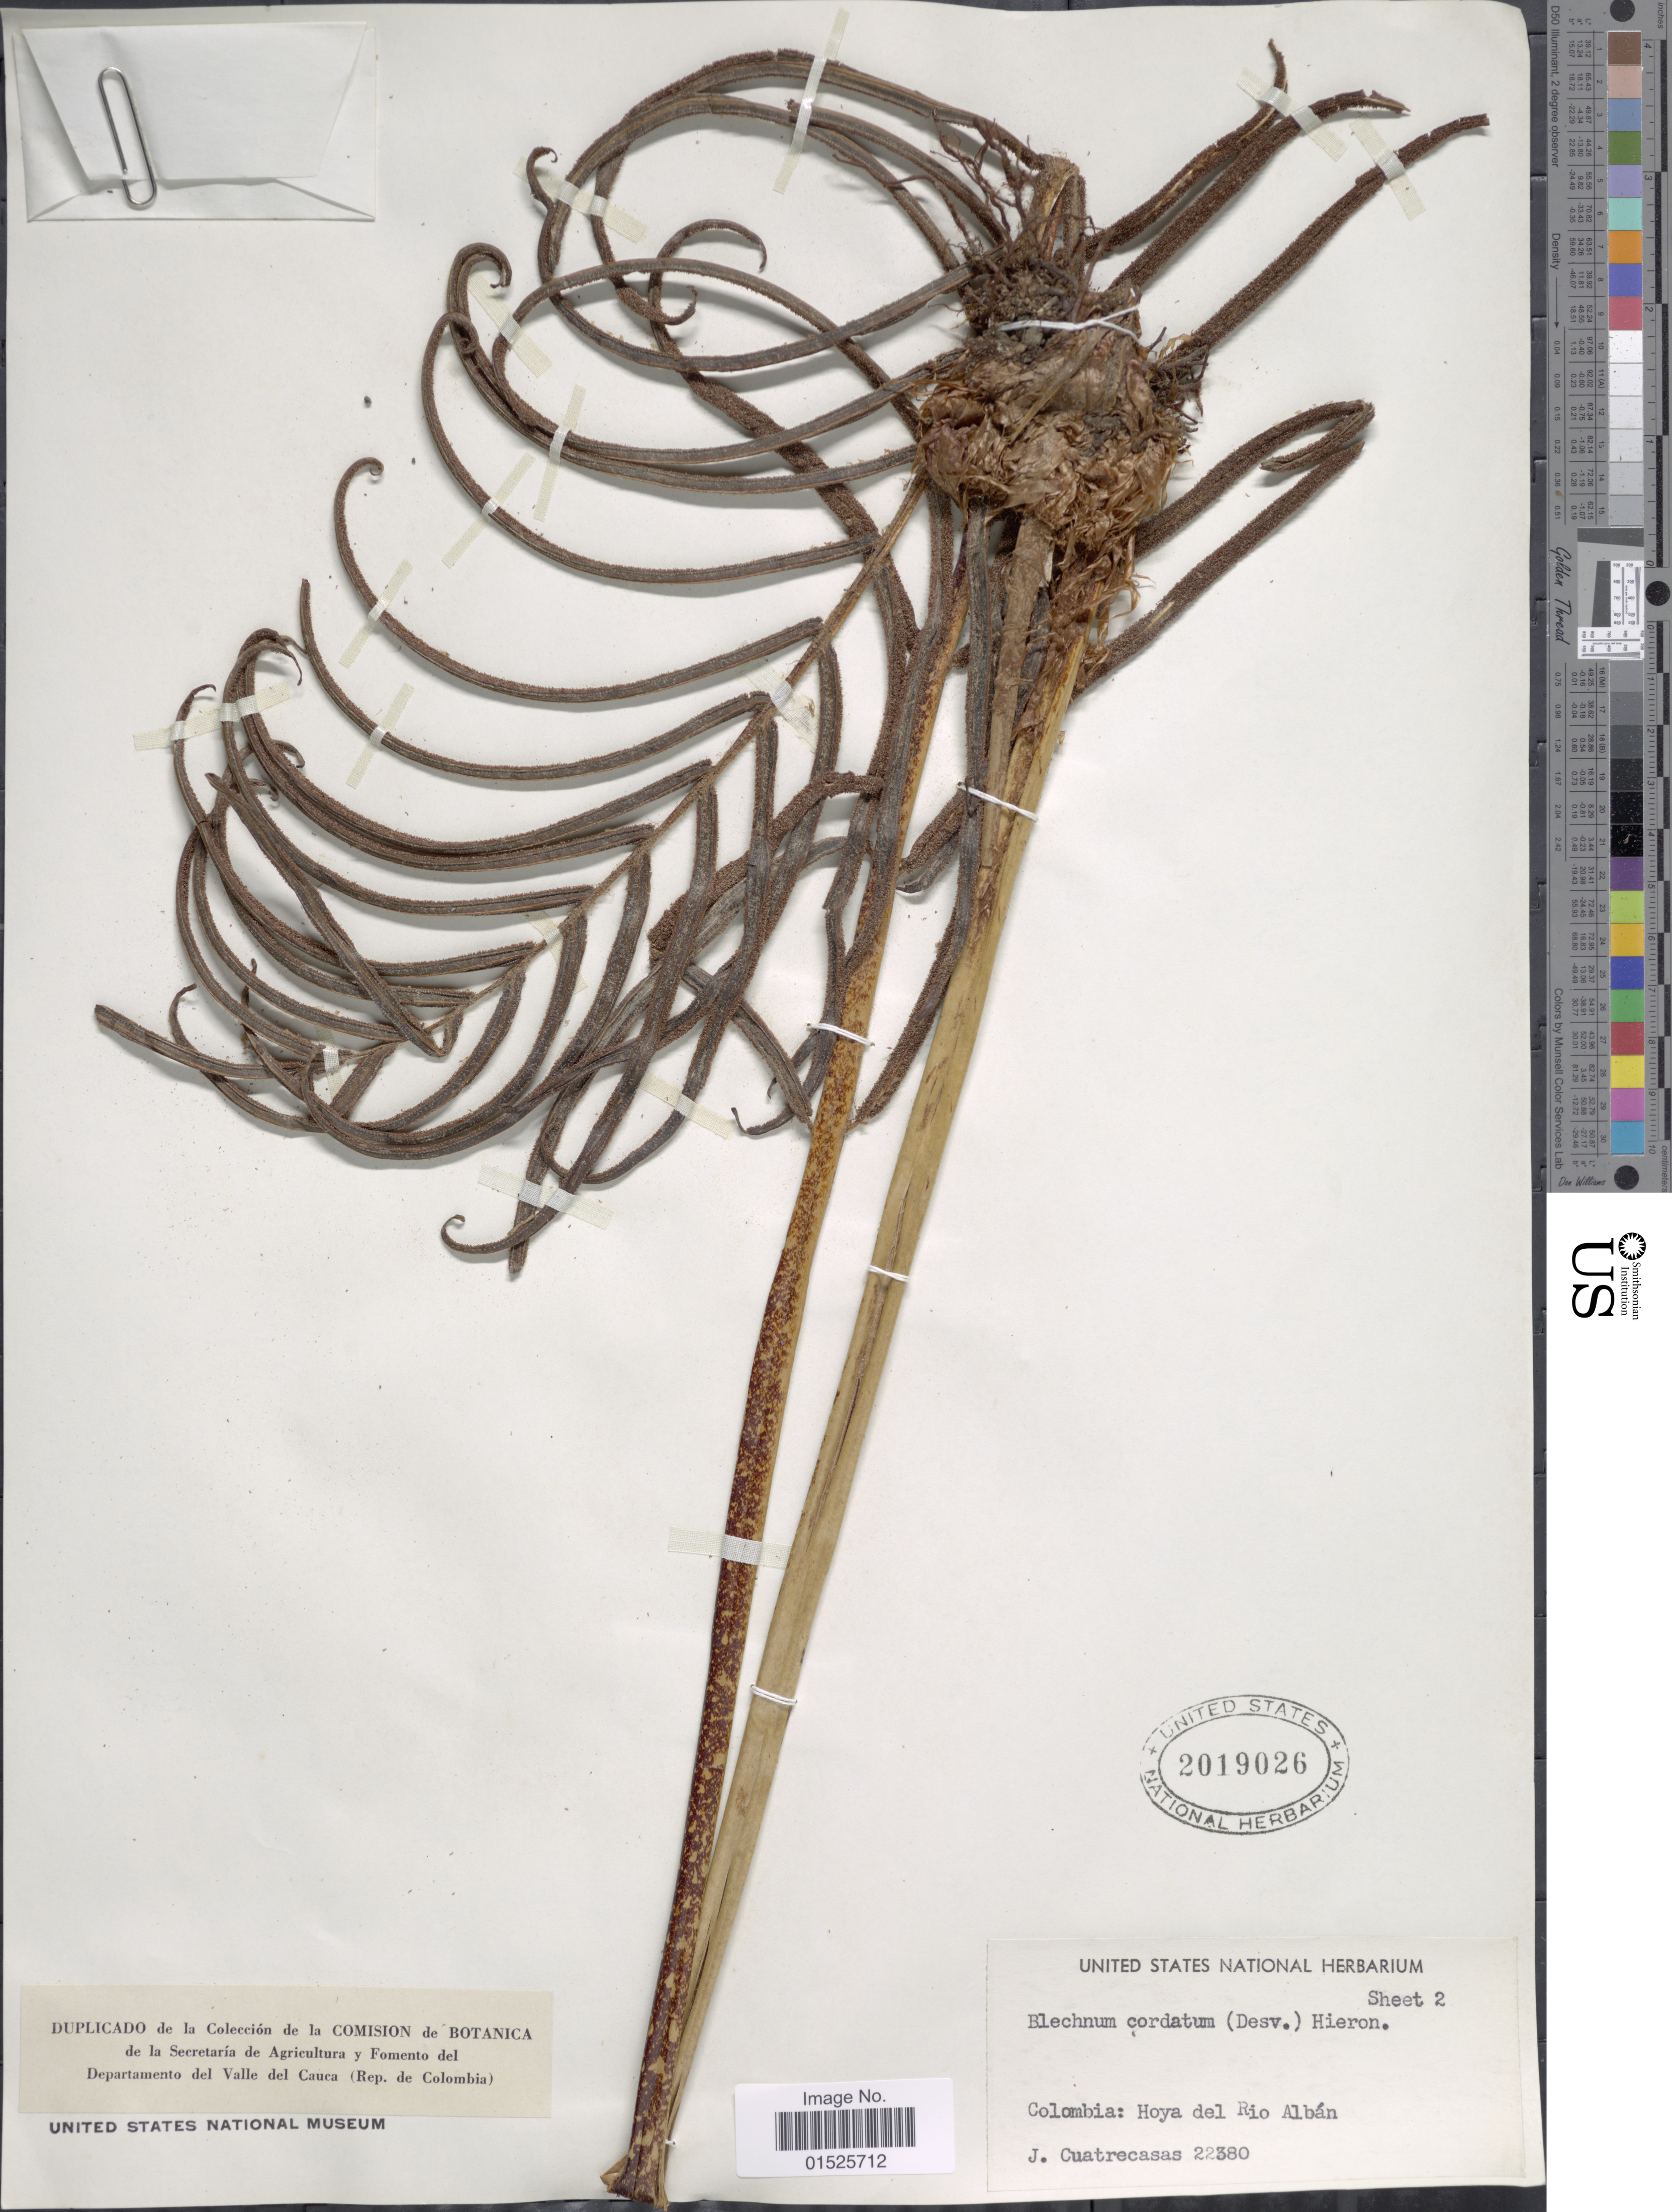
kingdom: Plantae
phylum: Tracheophyta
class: Polypodiopsida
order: Polypodiales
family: Blechnaceae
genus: Blechnum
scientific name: Blechnum cordatum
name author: (Desv.) Hieron.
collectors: J. Cuatrecasas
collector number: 22380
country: Colombia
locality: Hoya del Rio Albán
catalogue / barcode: US 2019026